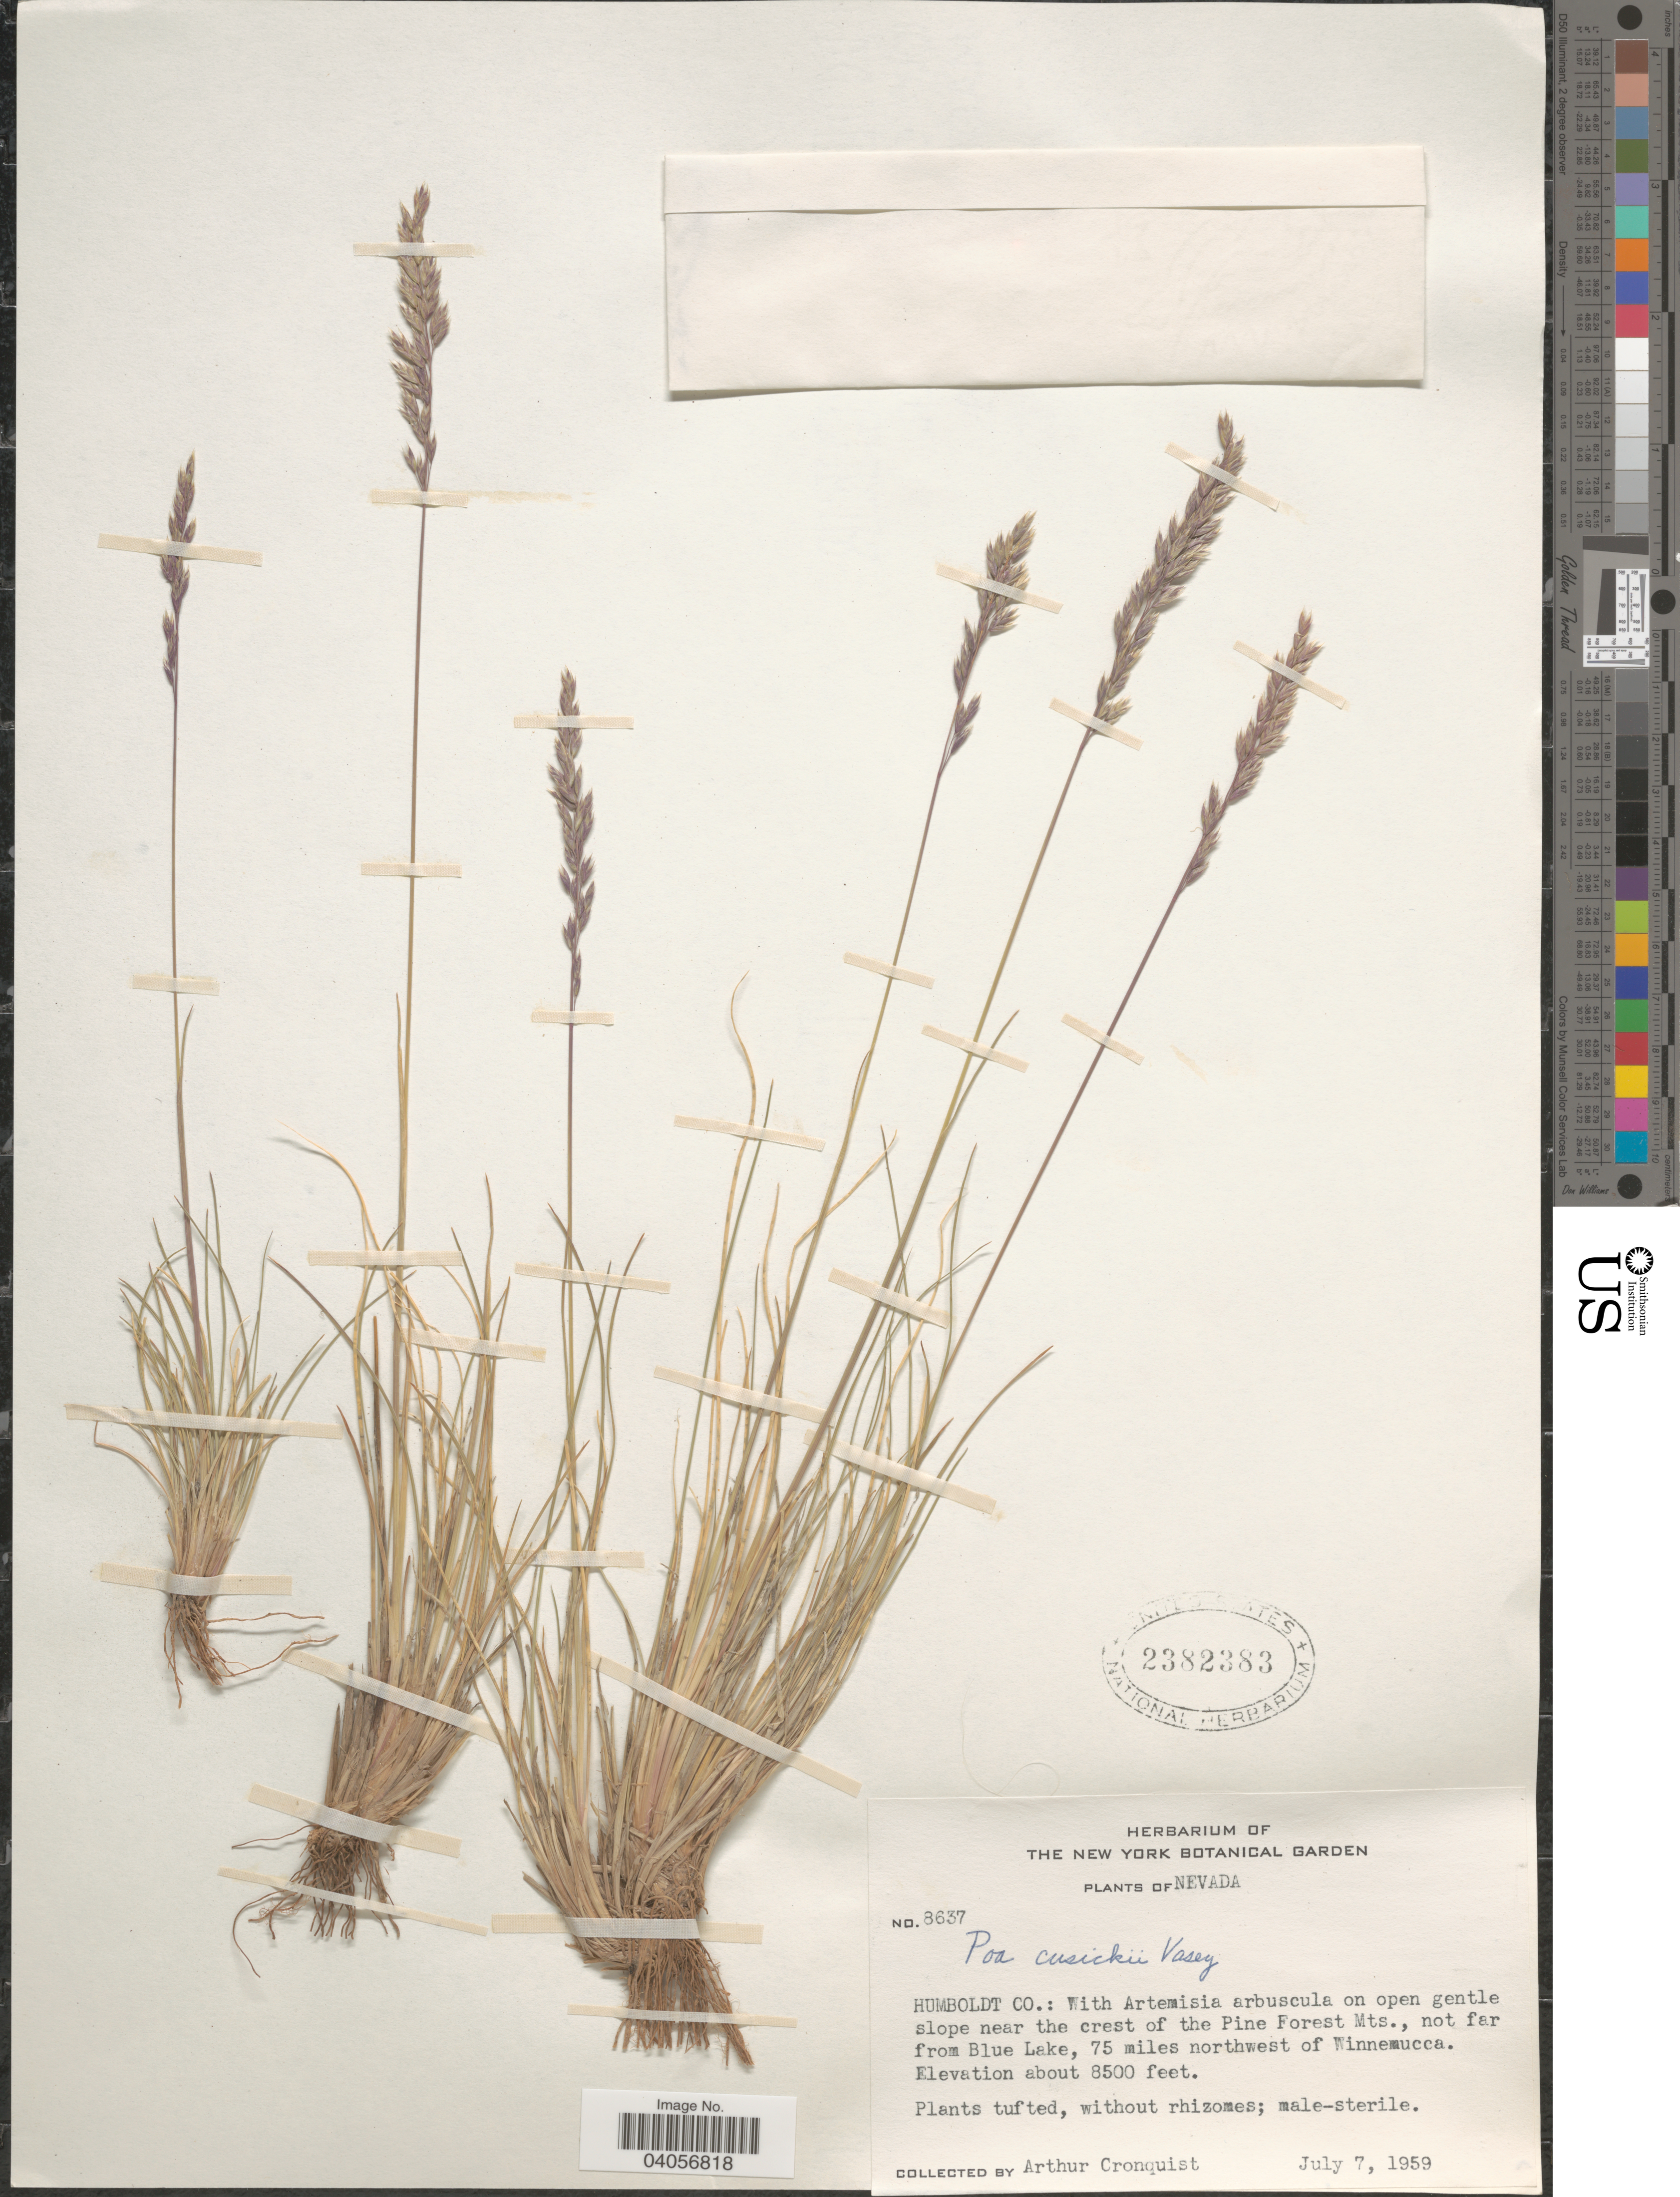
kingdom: Plantae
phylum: Tracheophyta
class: Liliopsida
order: Poales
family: Poaceae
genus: Poa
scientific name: Poa cusickii subsp. cusickii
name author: Vasey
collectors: A. J. Cronquist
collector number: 8637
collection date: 1959-07-07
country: United States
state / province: Nevada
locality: Humboldt Co.: On open gentle slope near the crest of the Pine Forest Mts., not far from Blue Lake, 75 miles northwest of Winnemucca.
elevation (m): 2591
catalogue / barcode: US 2382383